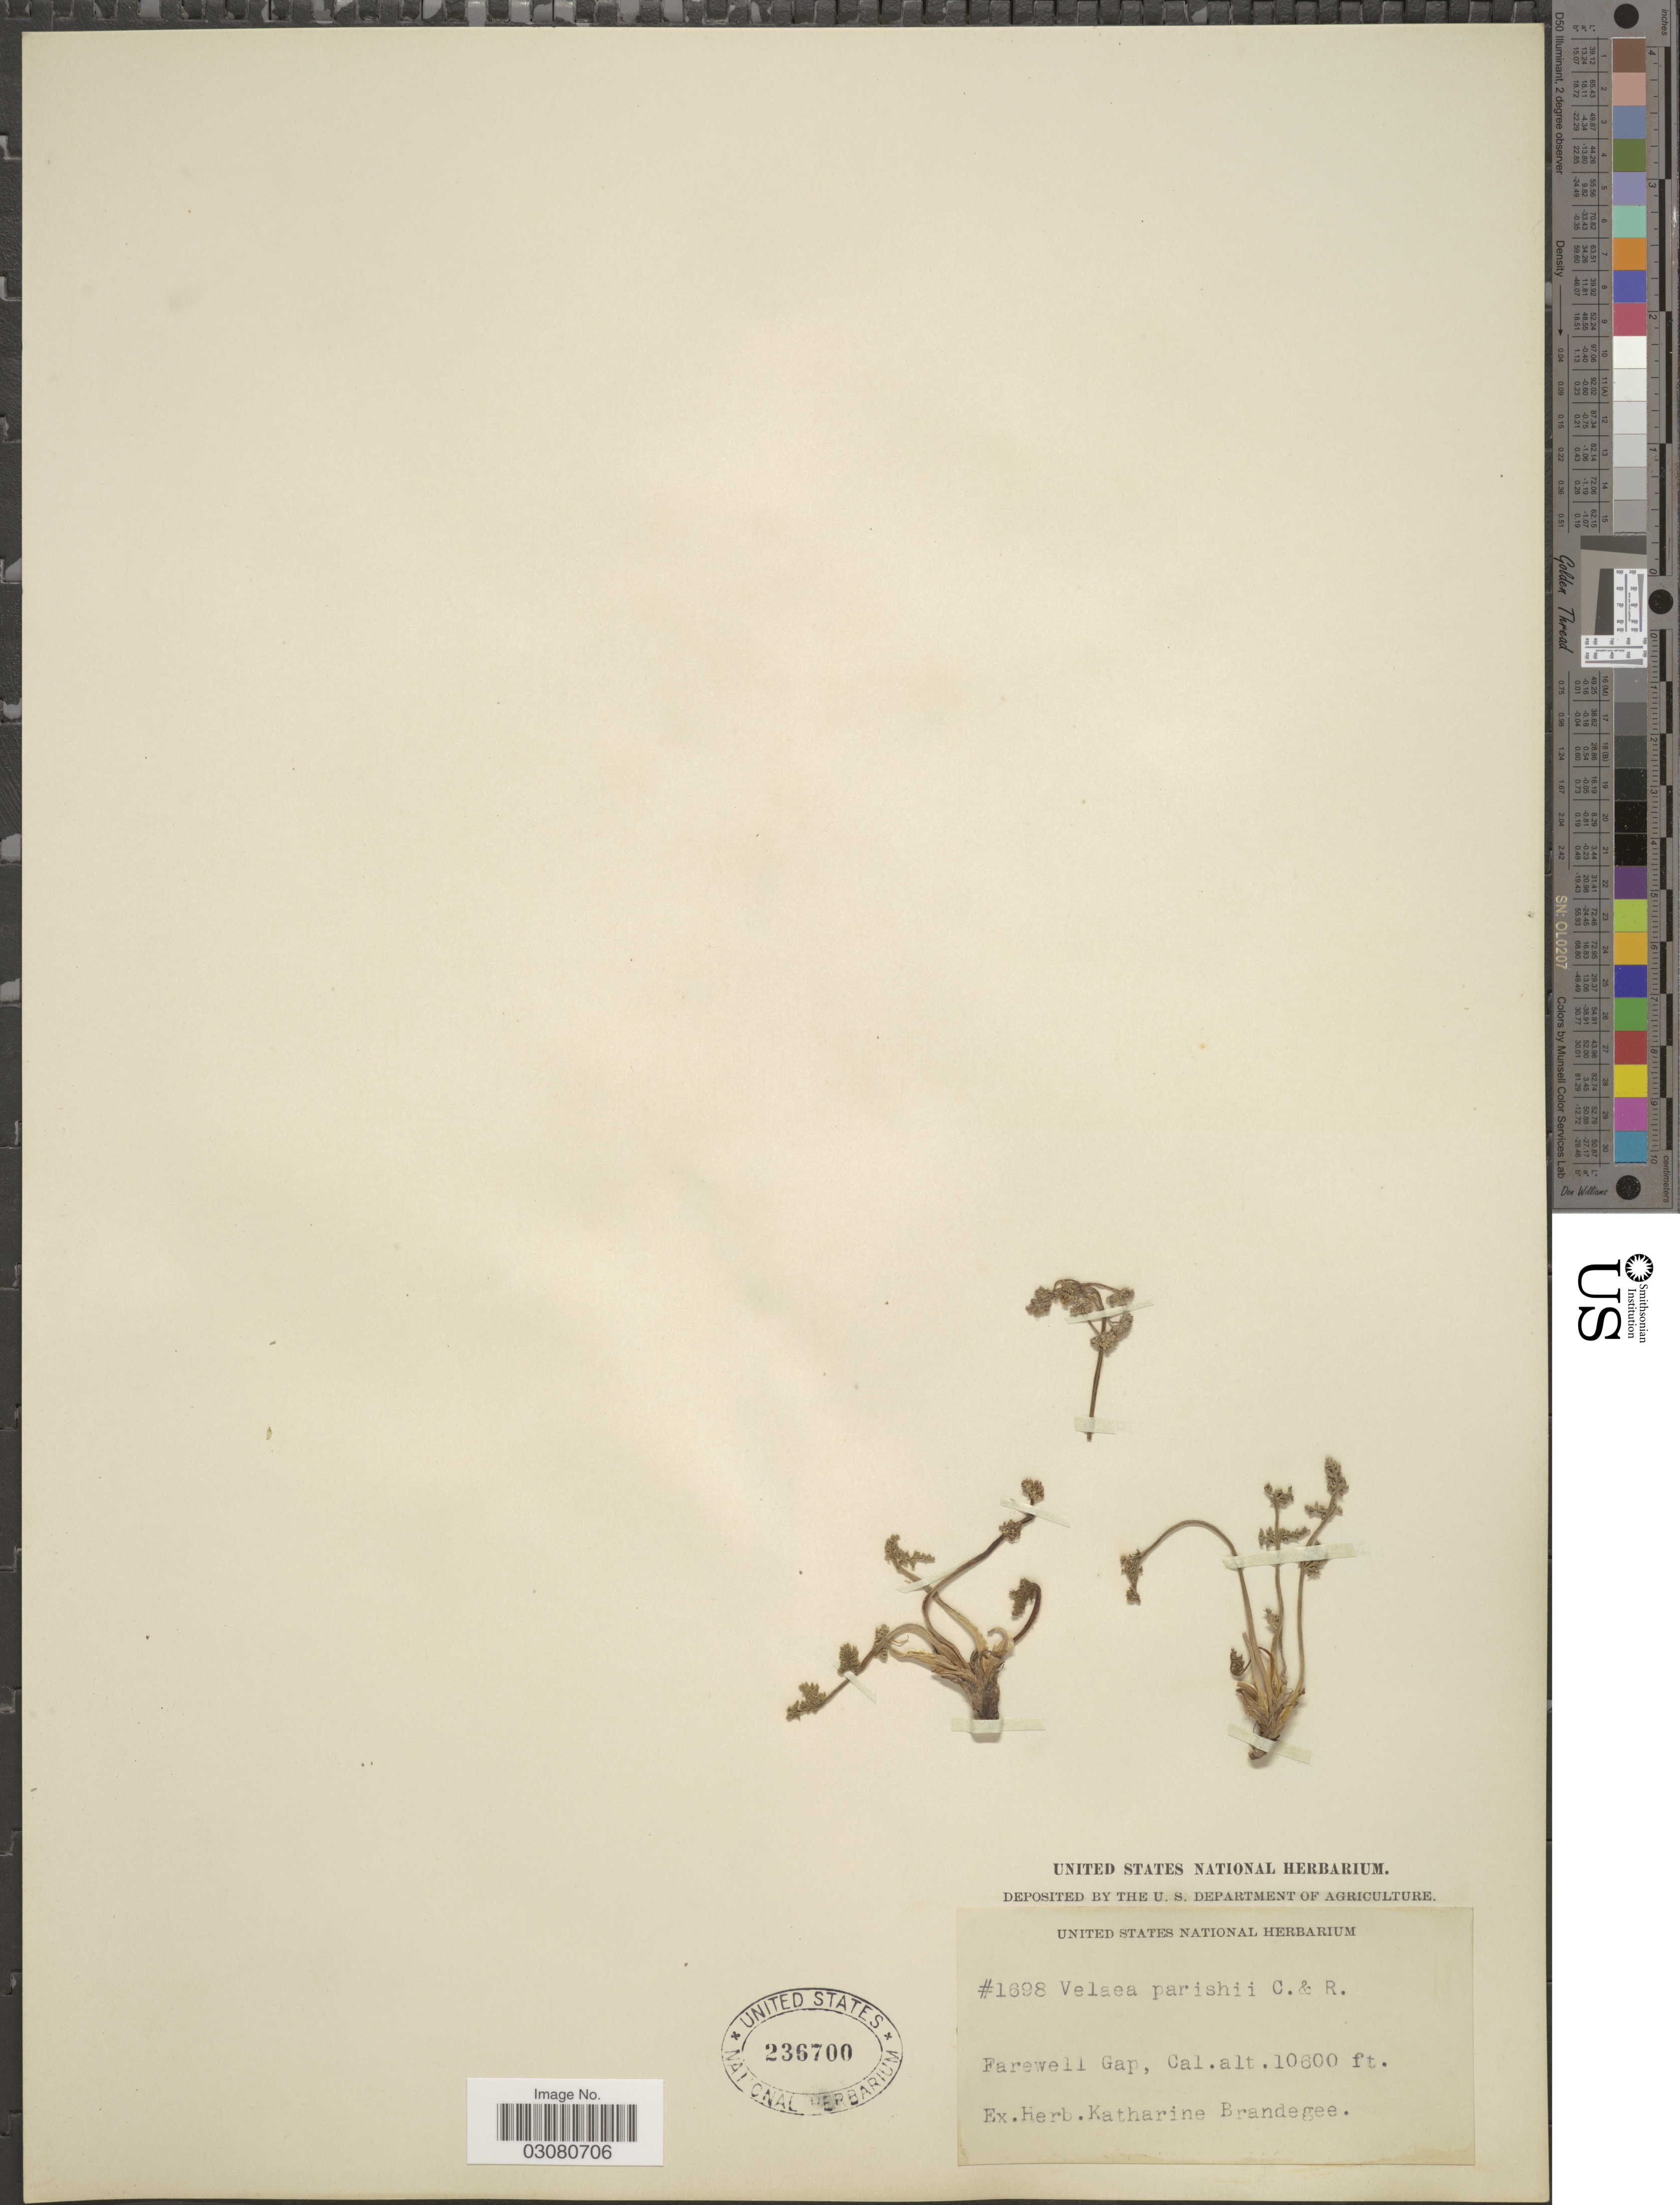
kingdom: Plantae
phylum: Tracheophyta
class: Magnoliopsida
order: Apiales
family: Apiaceae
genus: Drudeophytum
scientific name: Drudeophytum parishii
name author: (J.M. Coult. & Rose) J.M. Coult. & Rose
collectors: ex Herb. Mrs. Katharine Brandegee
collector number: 1698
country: United States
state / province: California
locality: Farewell Gap, Cal.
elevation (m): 3231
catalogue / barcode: US 236700